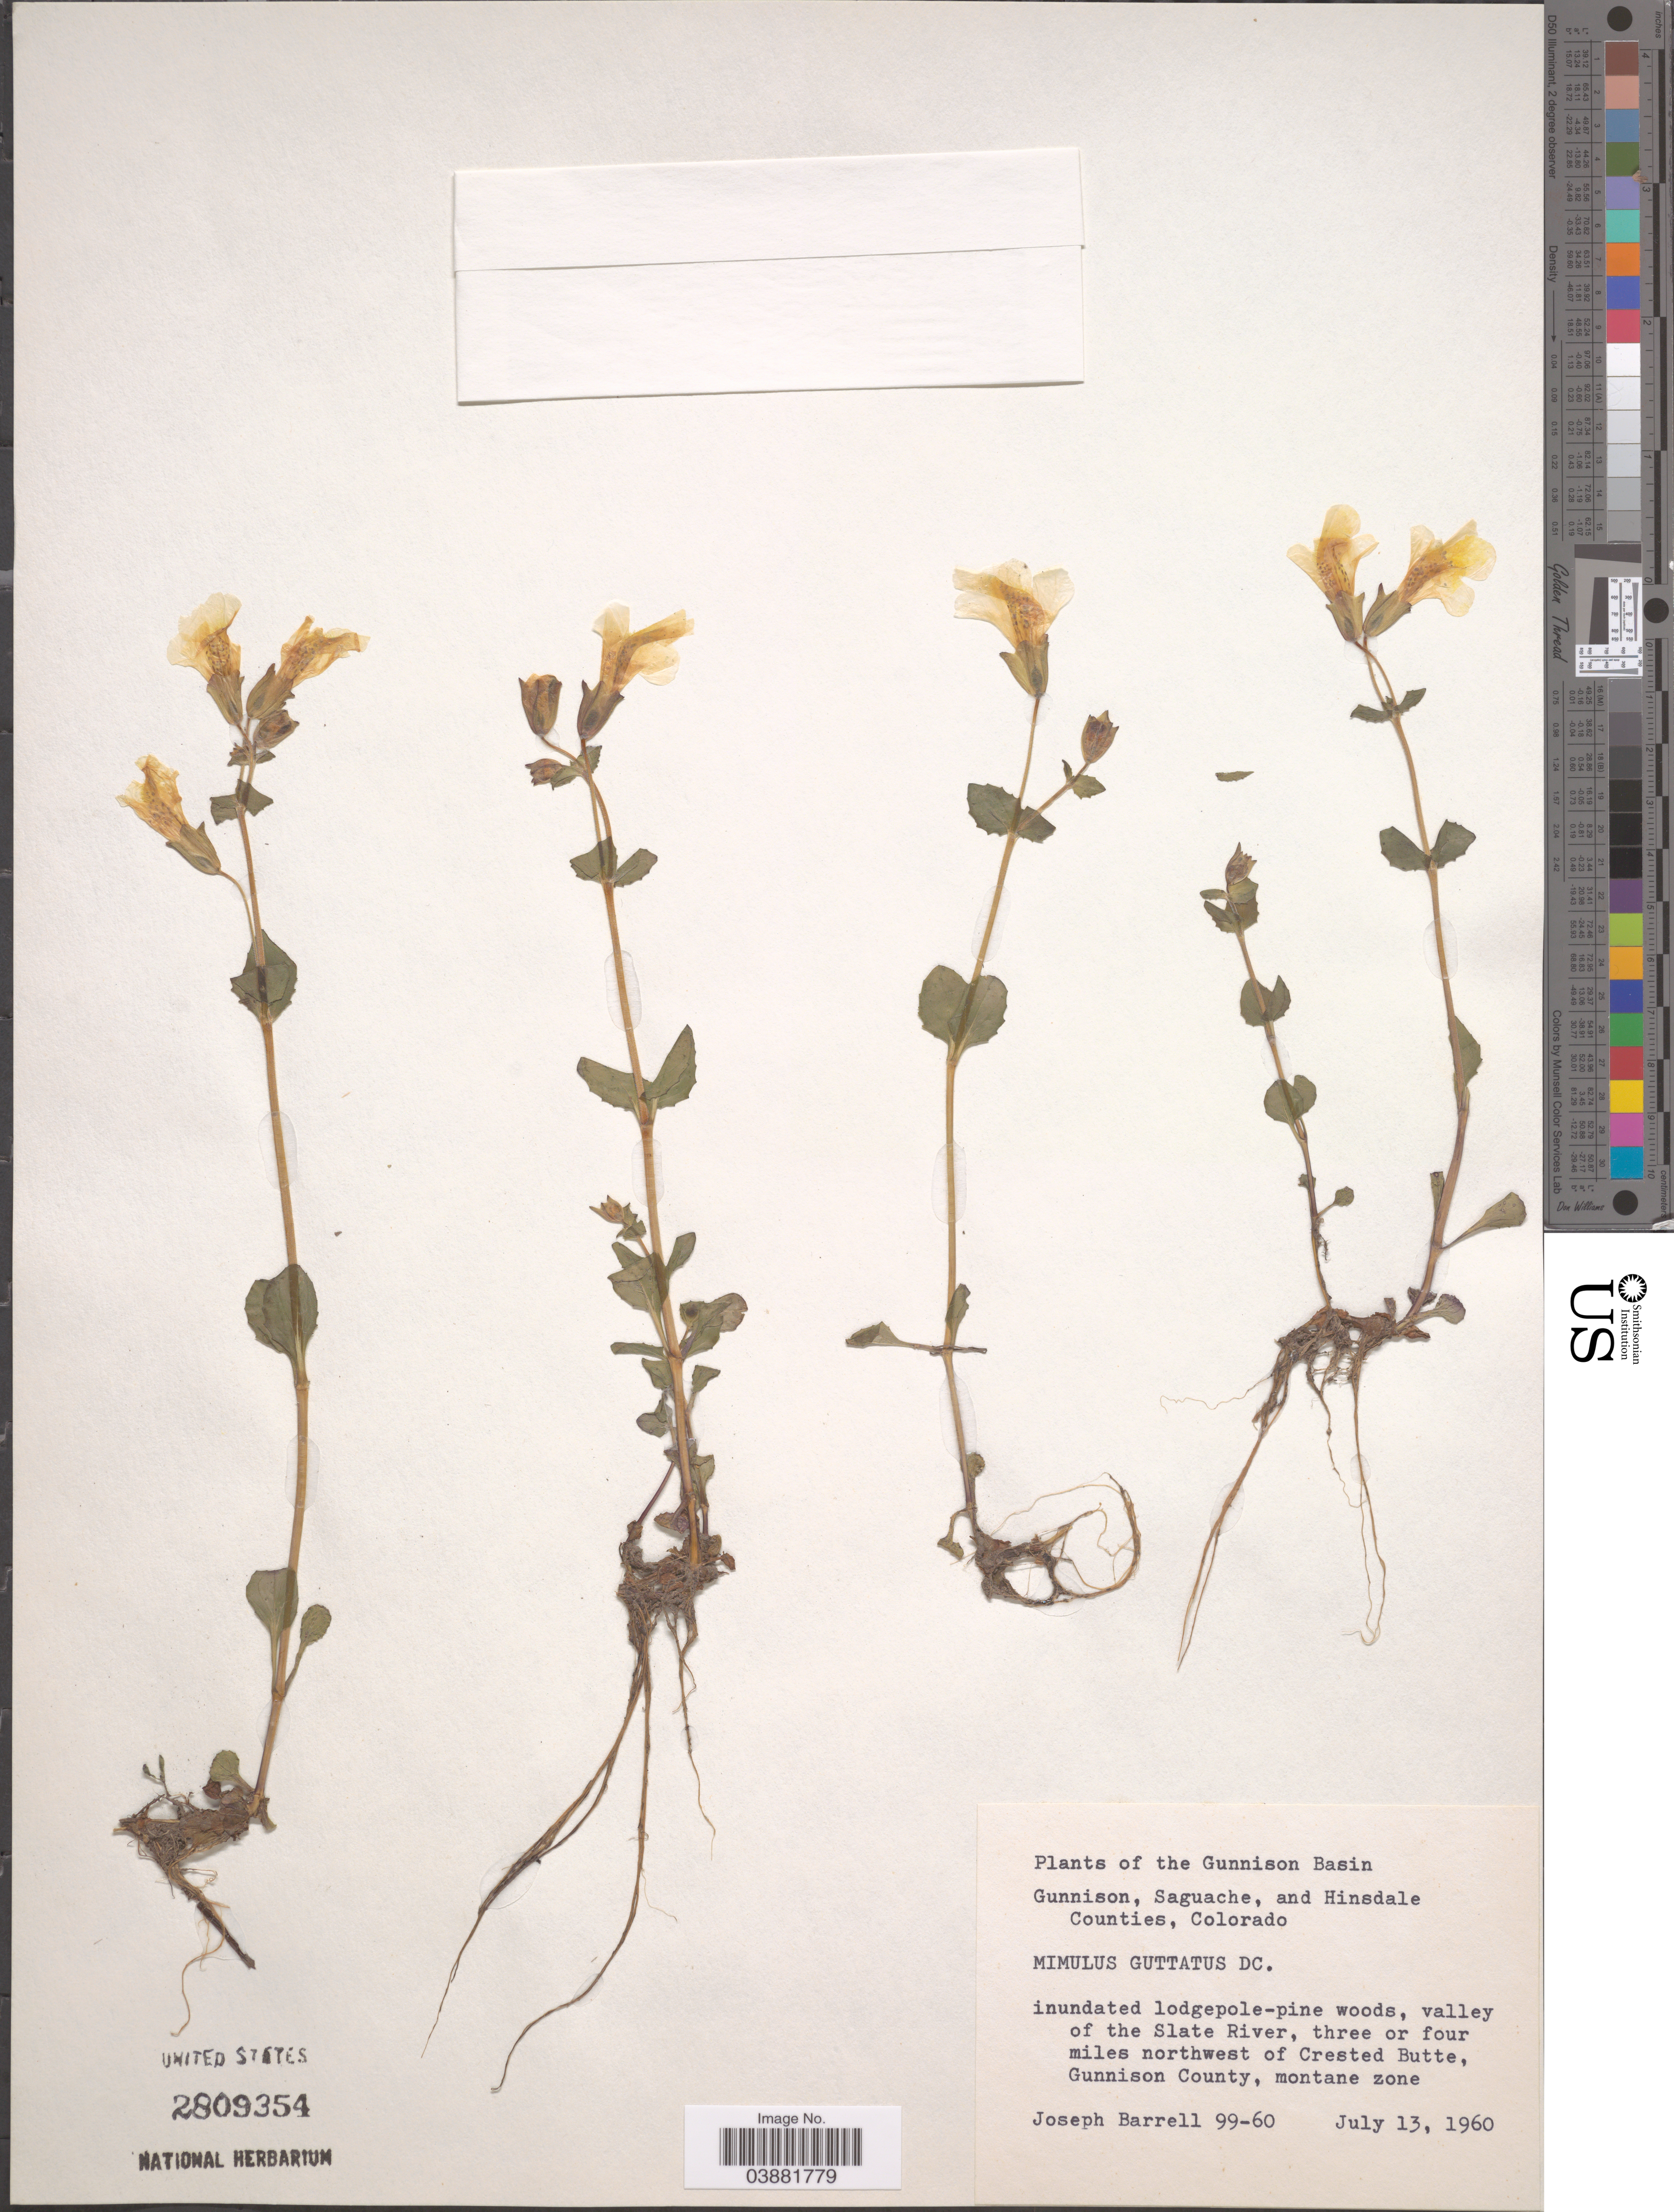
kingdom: Plantae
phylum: Tracheophyta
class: Magnoliopsida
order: Lamiales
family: Phrymaceae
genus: Mimulus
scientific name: Mimulus guttatus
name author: DC.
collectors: J. Barrell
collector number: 99-60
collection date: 1960-07-13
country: United States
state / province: Colorado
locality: The Gunnison Basin. Valley of the Slate River, three of four miles northwest of Crested Butte, Gunnison County.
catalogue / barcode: US 2809354